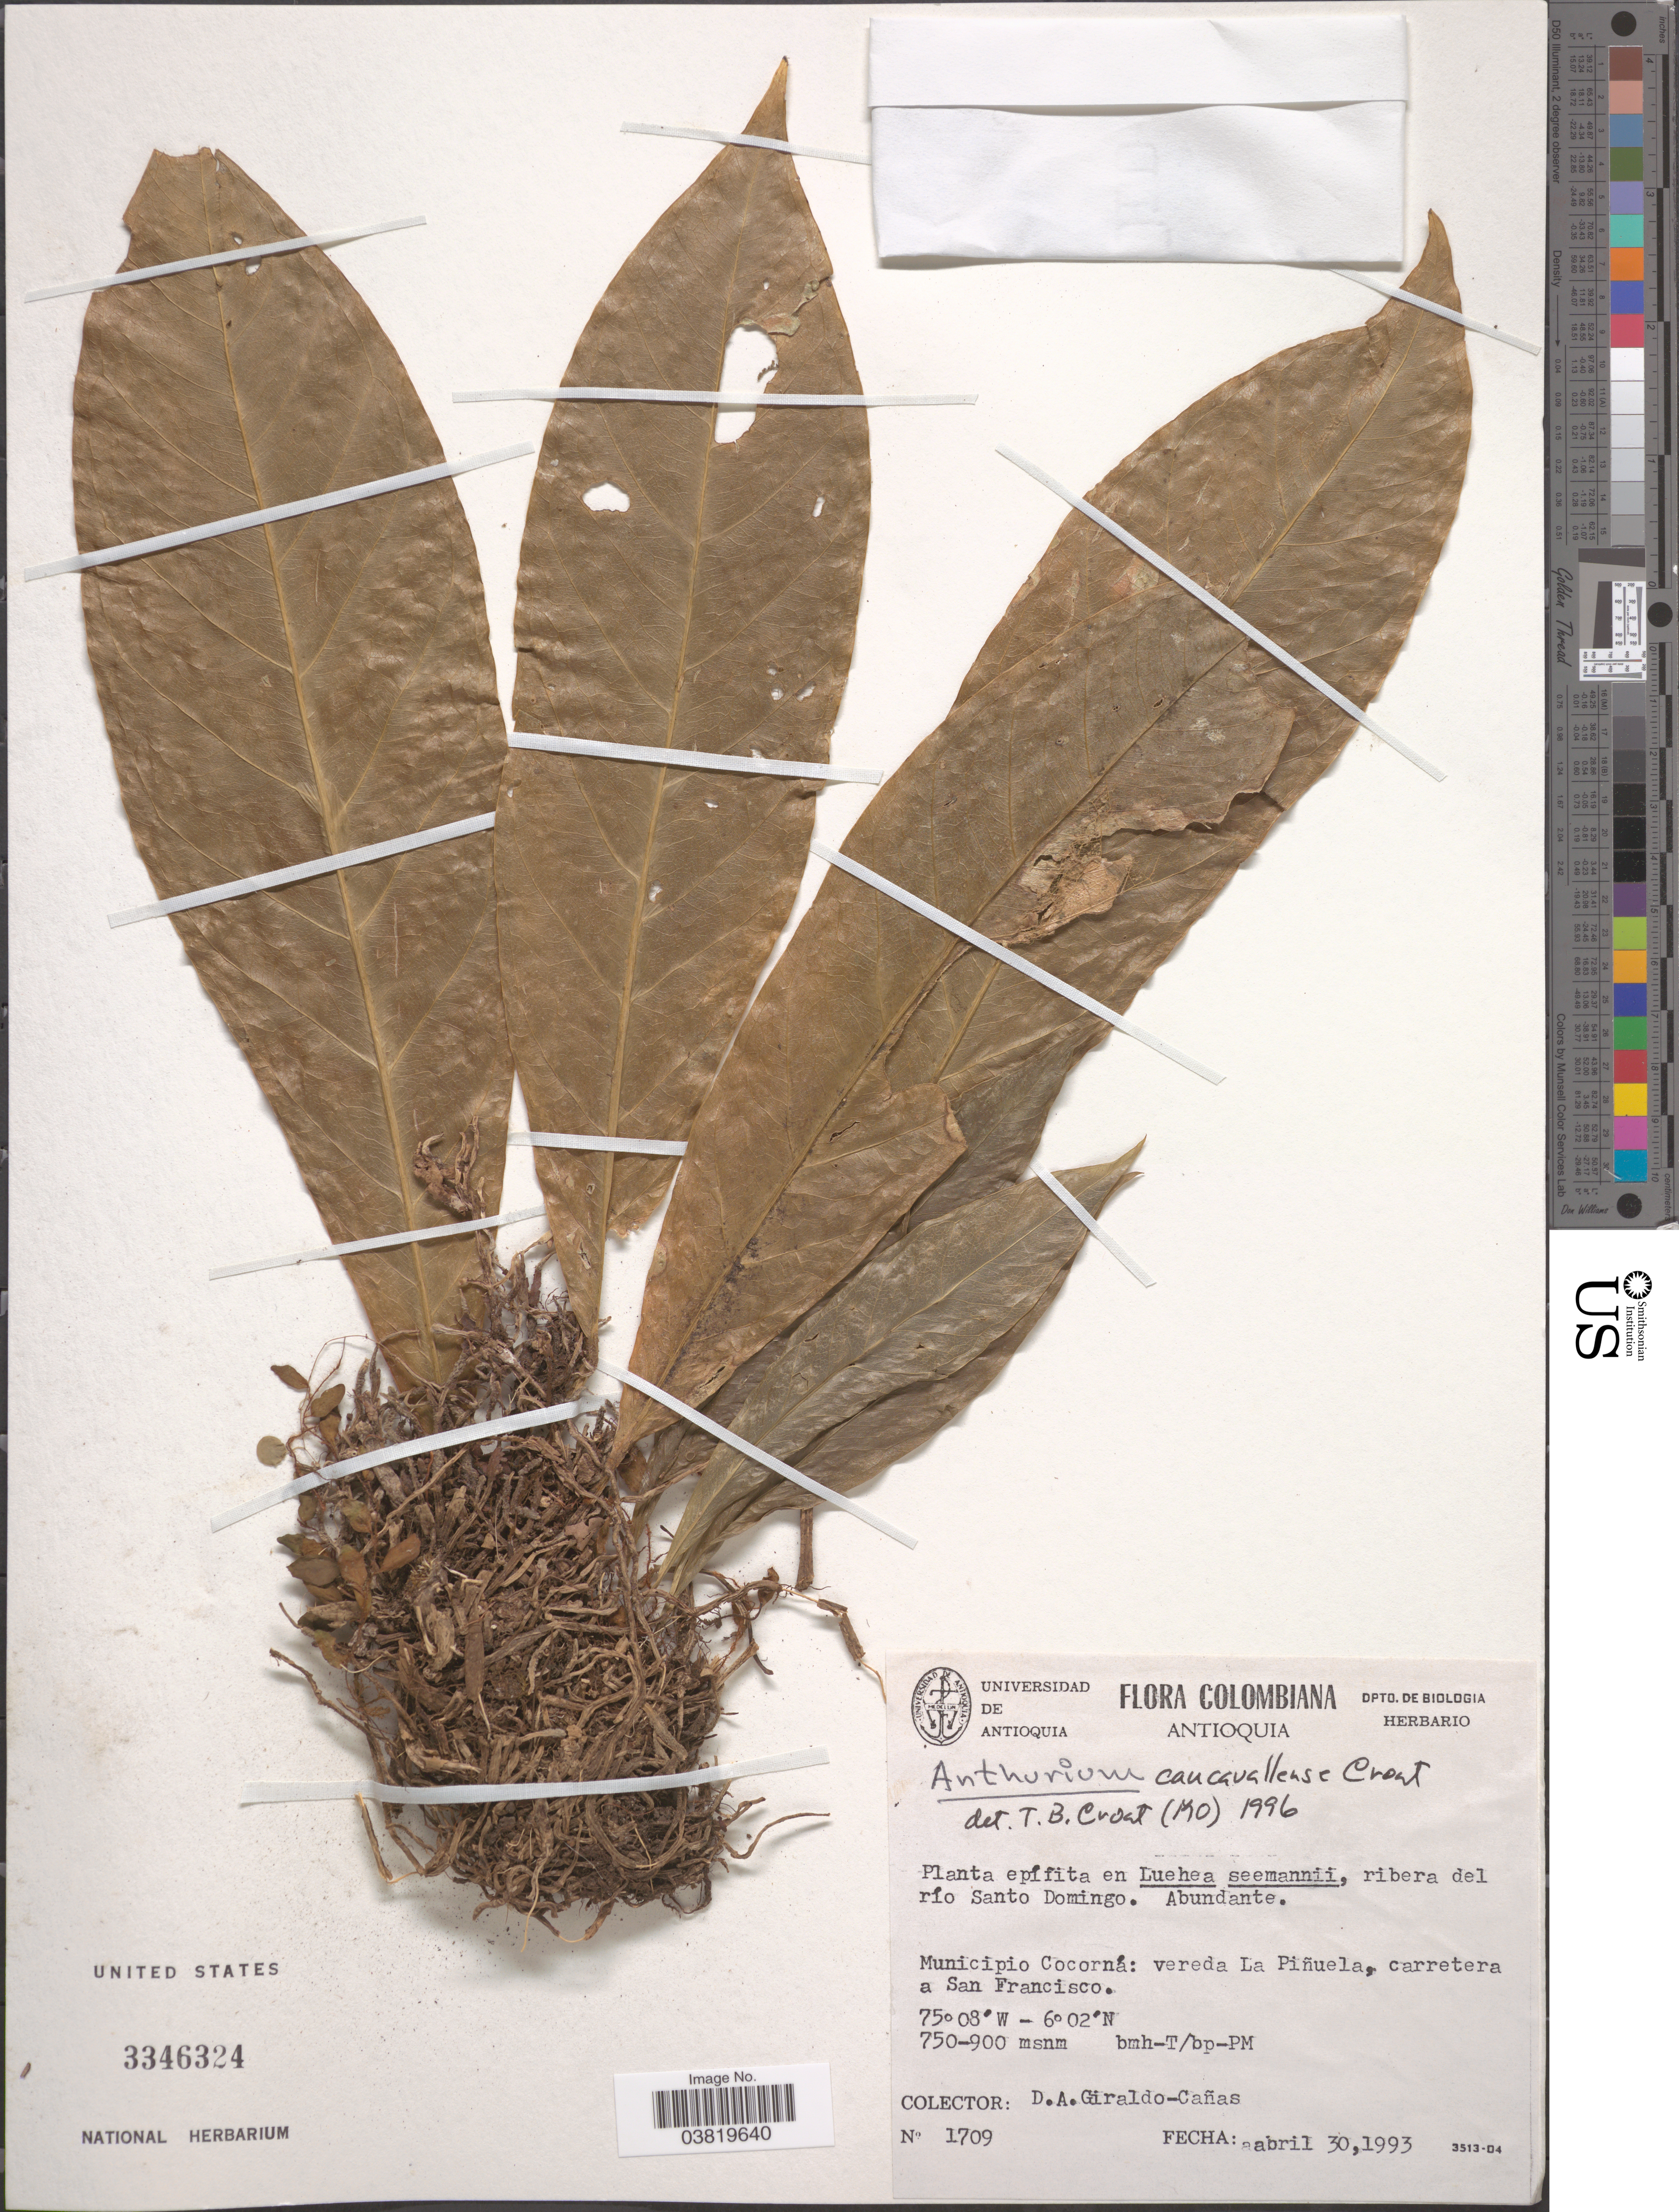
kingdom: Plantae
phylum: Tracheophyta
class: Liliopsida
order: Alismatales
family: Araceae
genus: Anthurium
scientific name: Anthurium caucavallense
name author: Croat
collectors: D. Giraldo-Cañas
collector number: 1709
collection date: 1993-04-30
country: Colombia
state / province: Antioquia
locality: Ribera del río Santo Domingo. Municipio Cocorná: vereda La Piñuela, carretera a San Francisco.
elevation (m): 750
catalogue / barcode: US 3346324